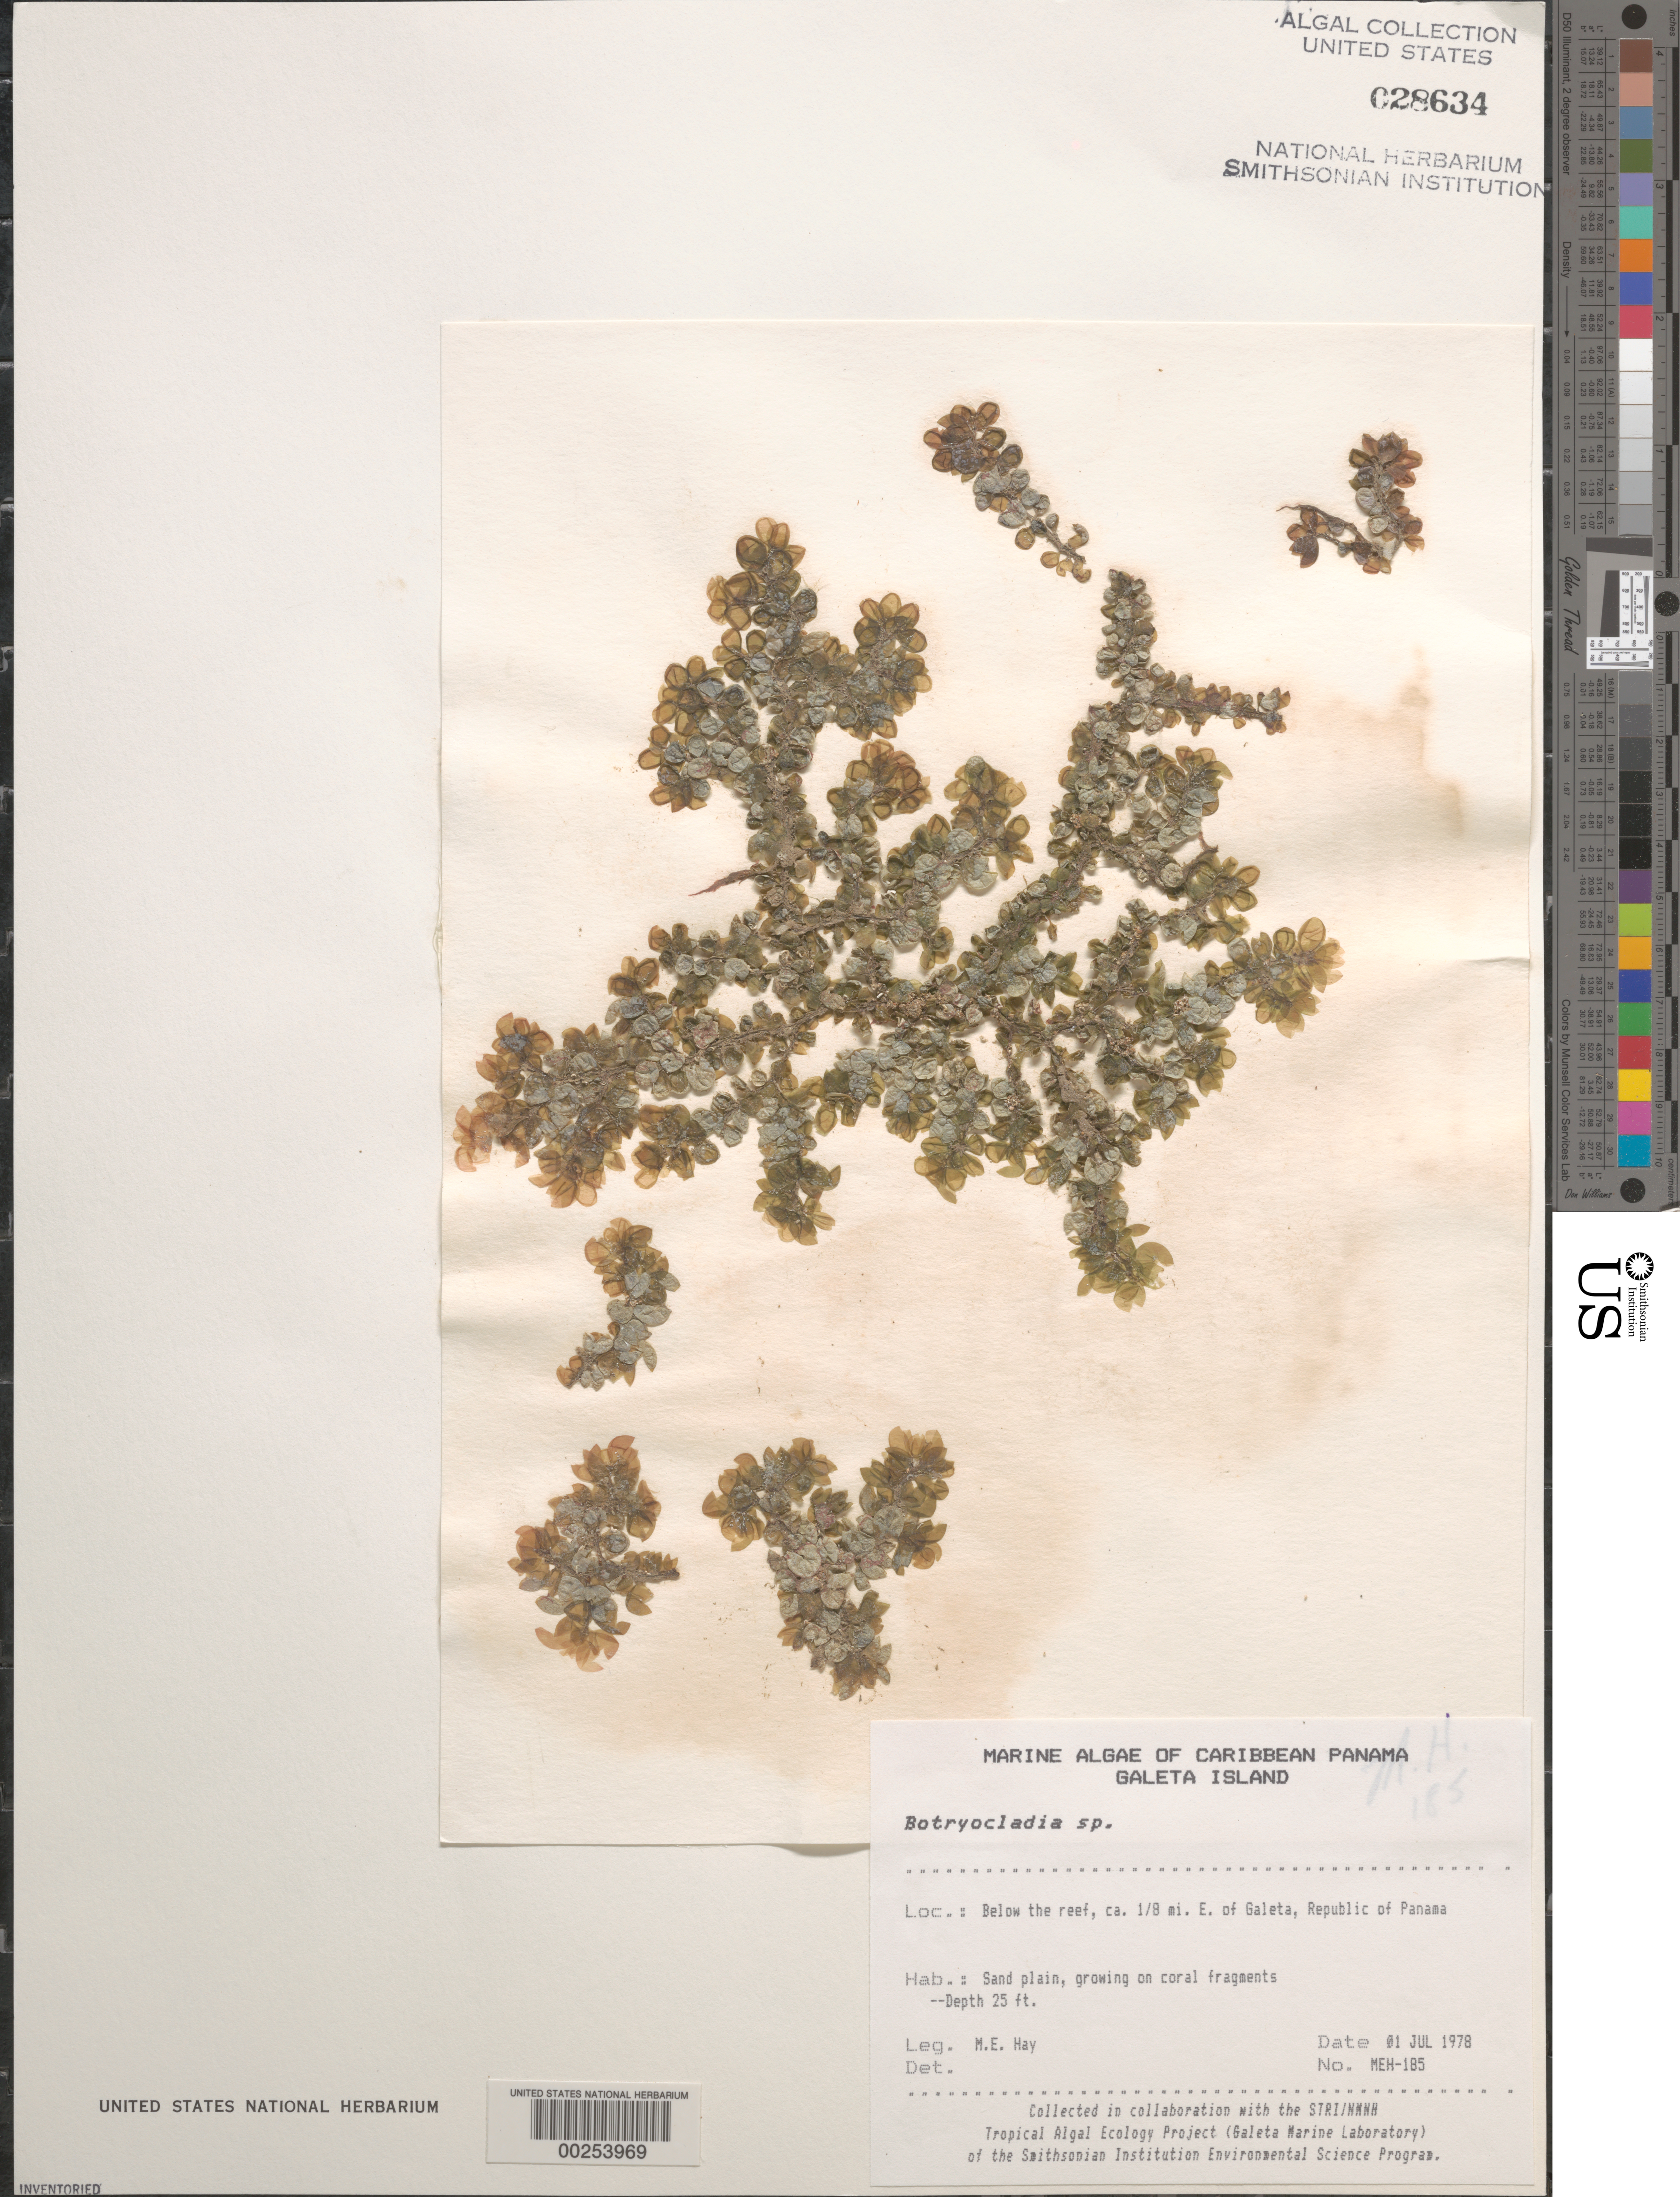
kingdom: Plantae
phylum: Rhodophyta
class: Florideophyceae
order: Rhodymeniales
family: Rhodymeniaceae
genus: Botryocladia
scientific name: Botryocladia sp.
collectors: M. E. Hay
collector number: MEH-185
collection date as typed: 01 Jul 1978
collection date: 1978-07-01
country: Panama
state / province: Colón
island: Galeta Island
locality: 1/8th mile east of Galeta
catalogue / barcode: US 28634